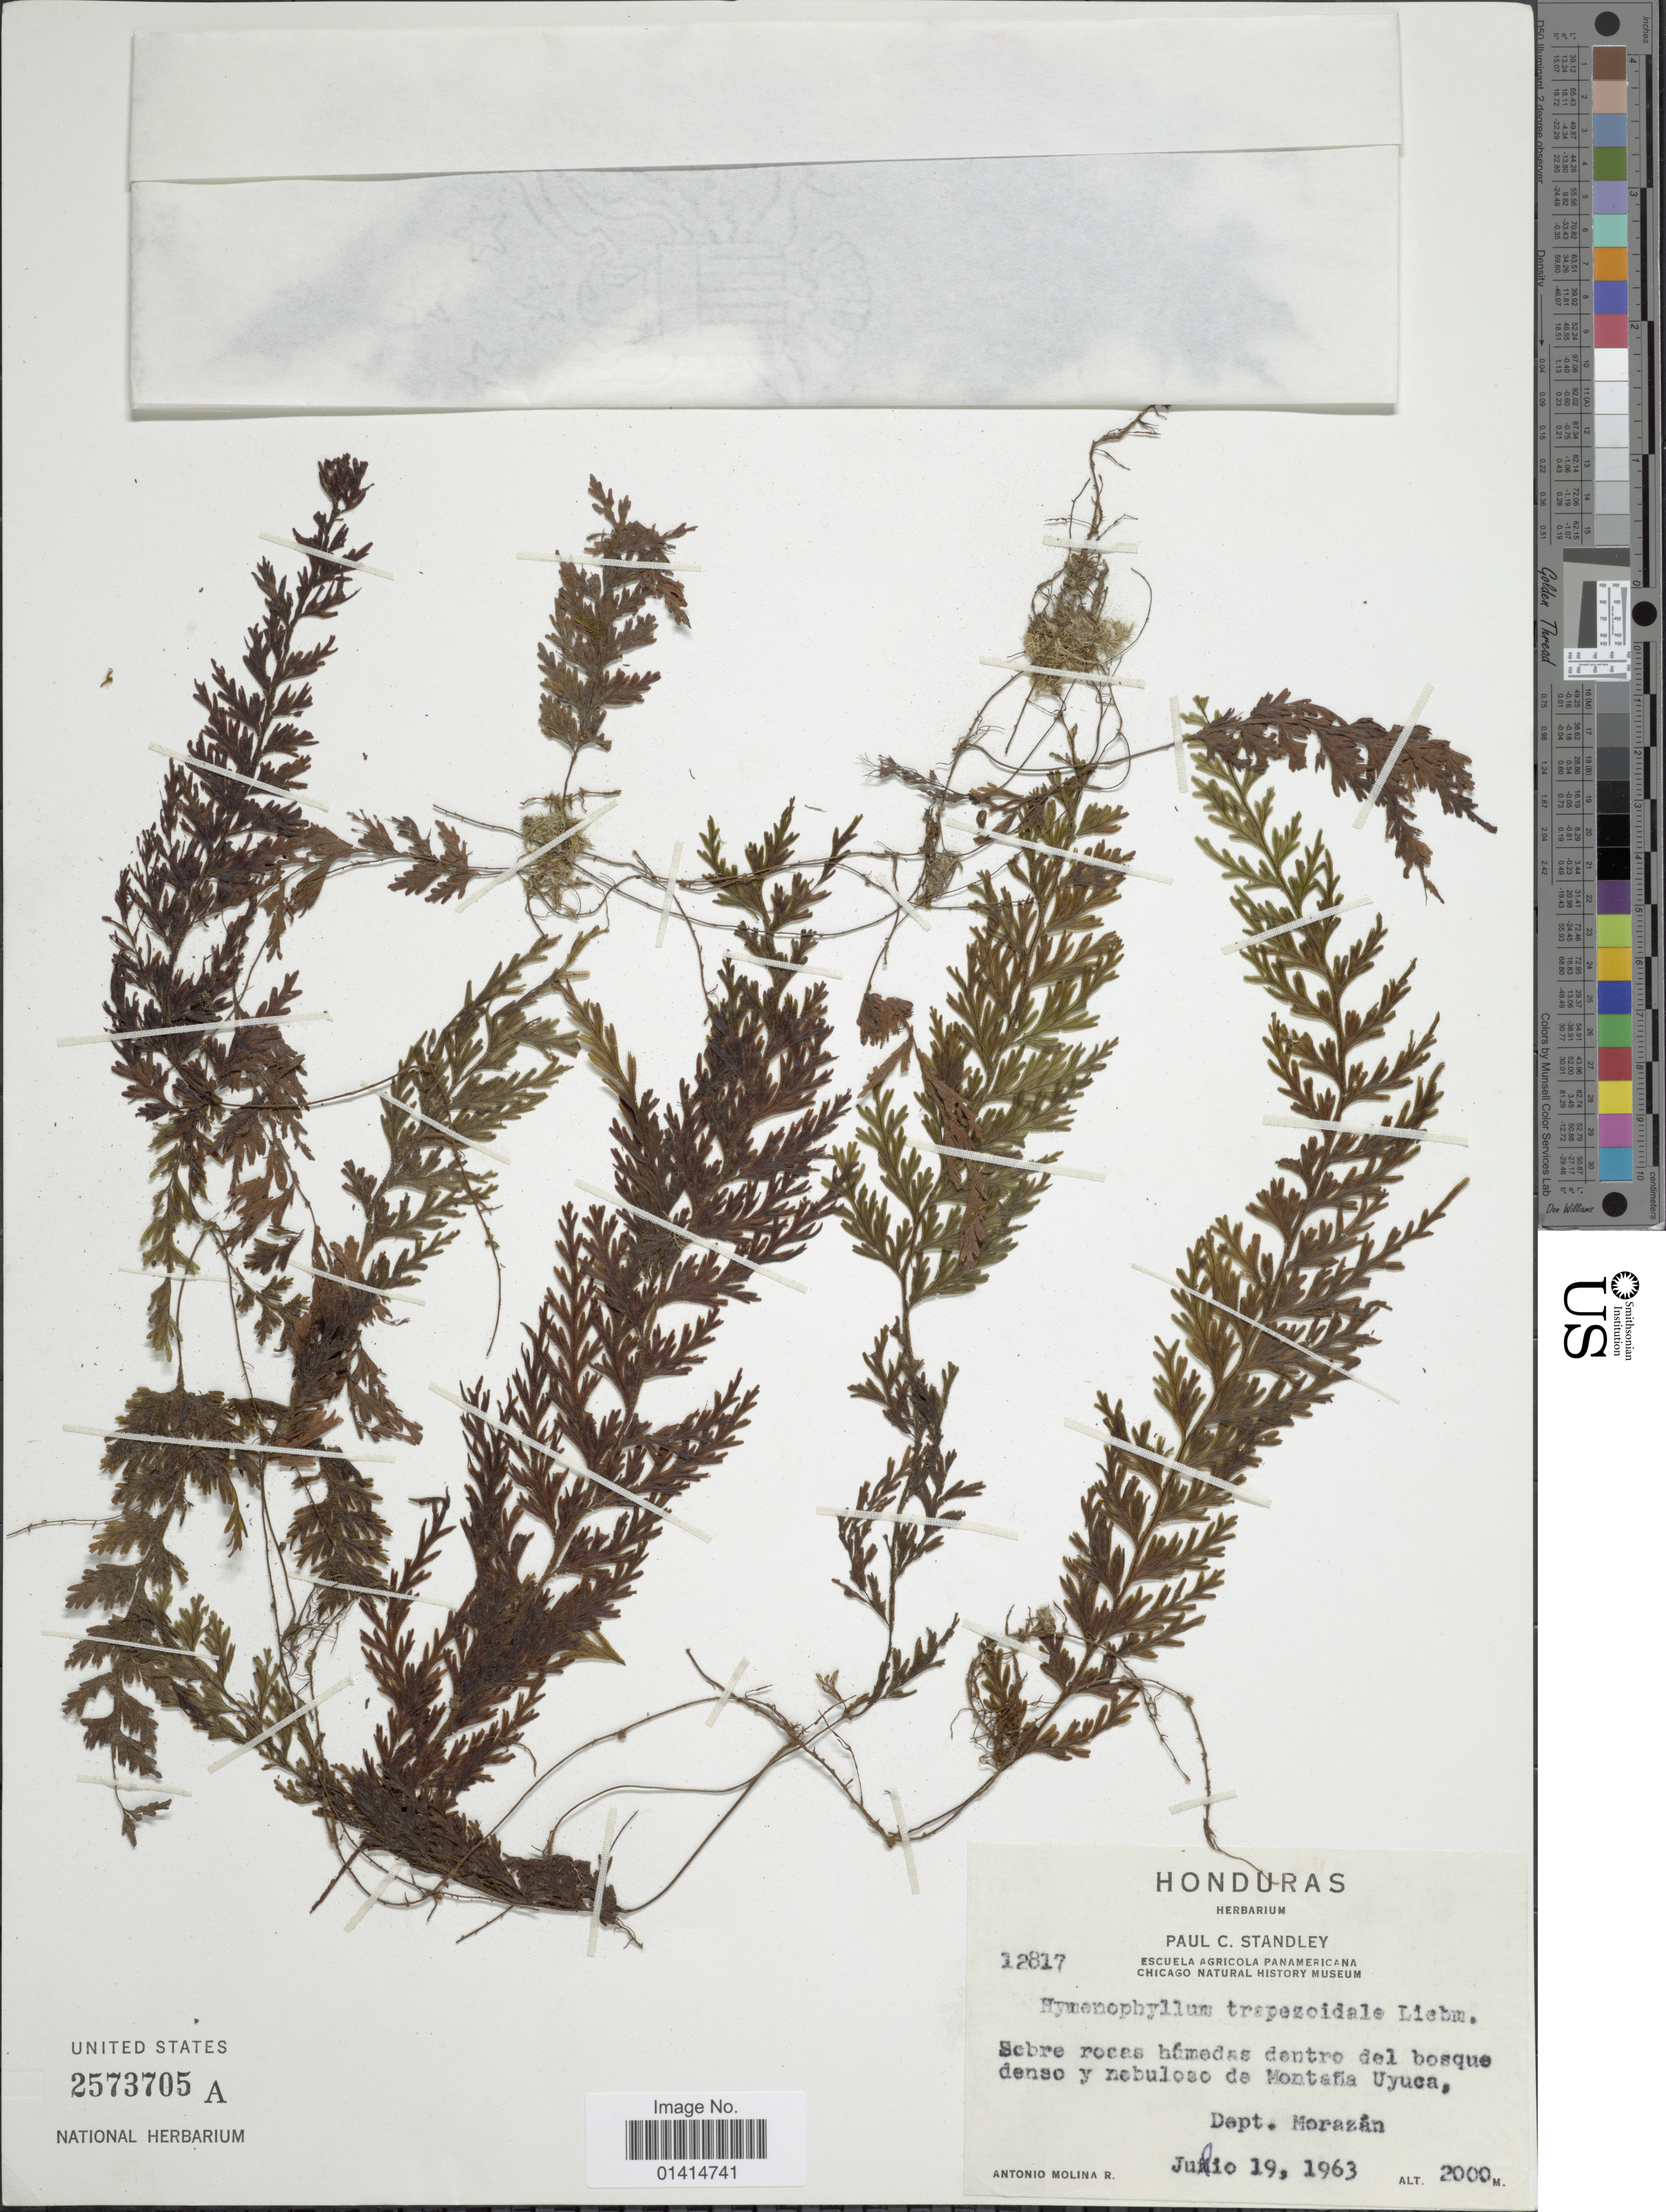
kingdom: Plantae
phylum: Tracheophyta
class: Polypodiopsida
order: Hymenophyllales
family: Hymenophyllaceae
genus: Hymenophyllum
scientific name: Hymenophyllum trapezoidale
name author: Liebm.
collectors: A. Molina R.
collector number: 12817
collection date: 1963-07-19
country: Honduras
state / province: Fco. Morazán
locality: Nebuloso de Montaña Uyuca,Dept Morazán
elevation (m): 2000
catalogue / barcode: US 2573705A